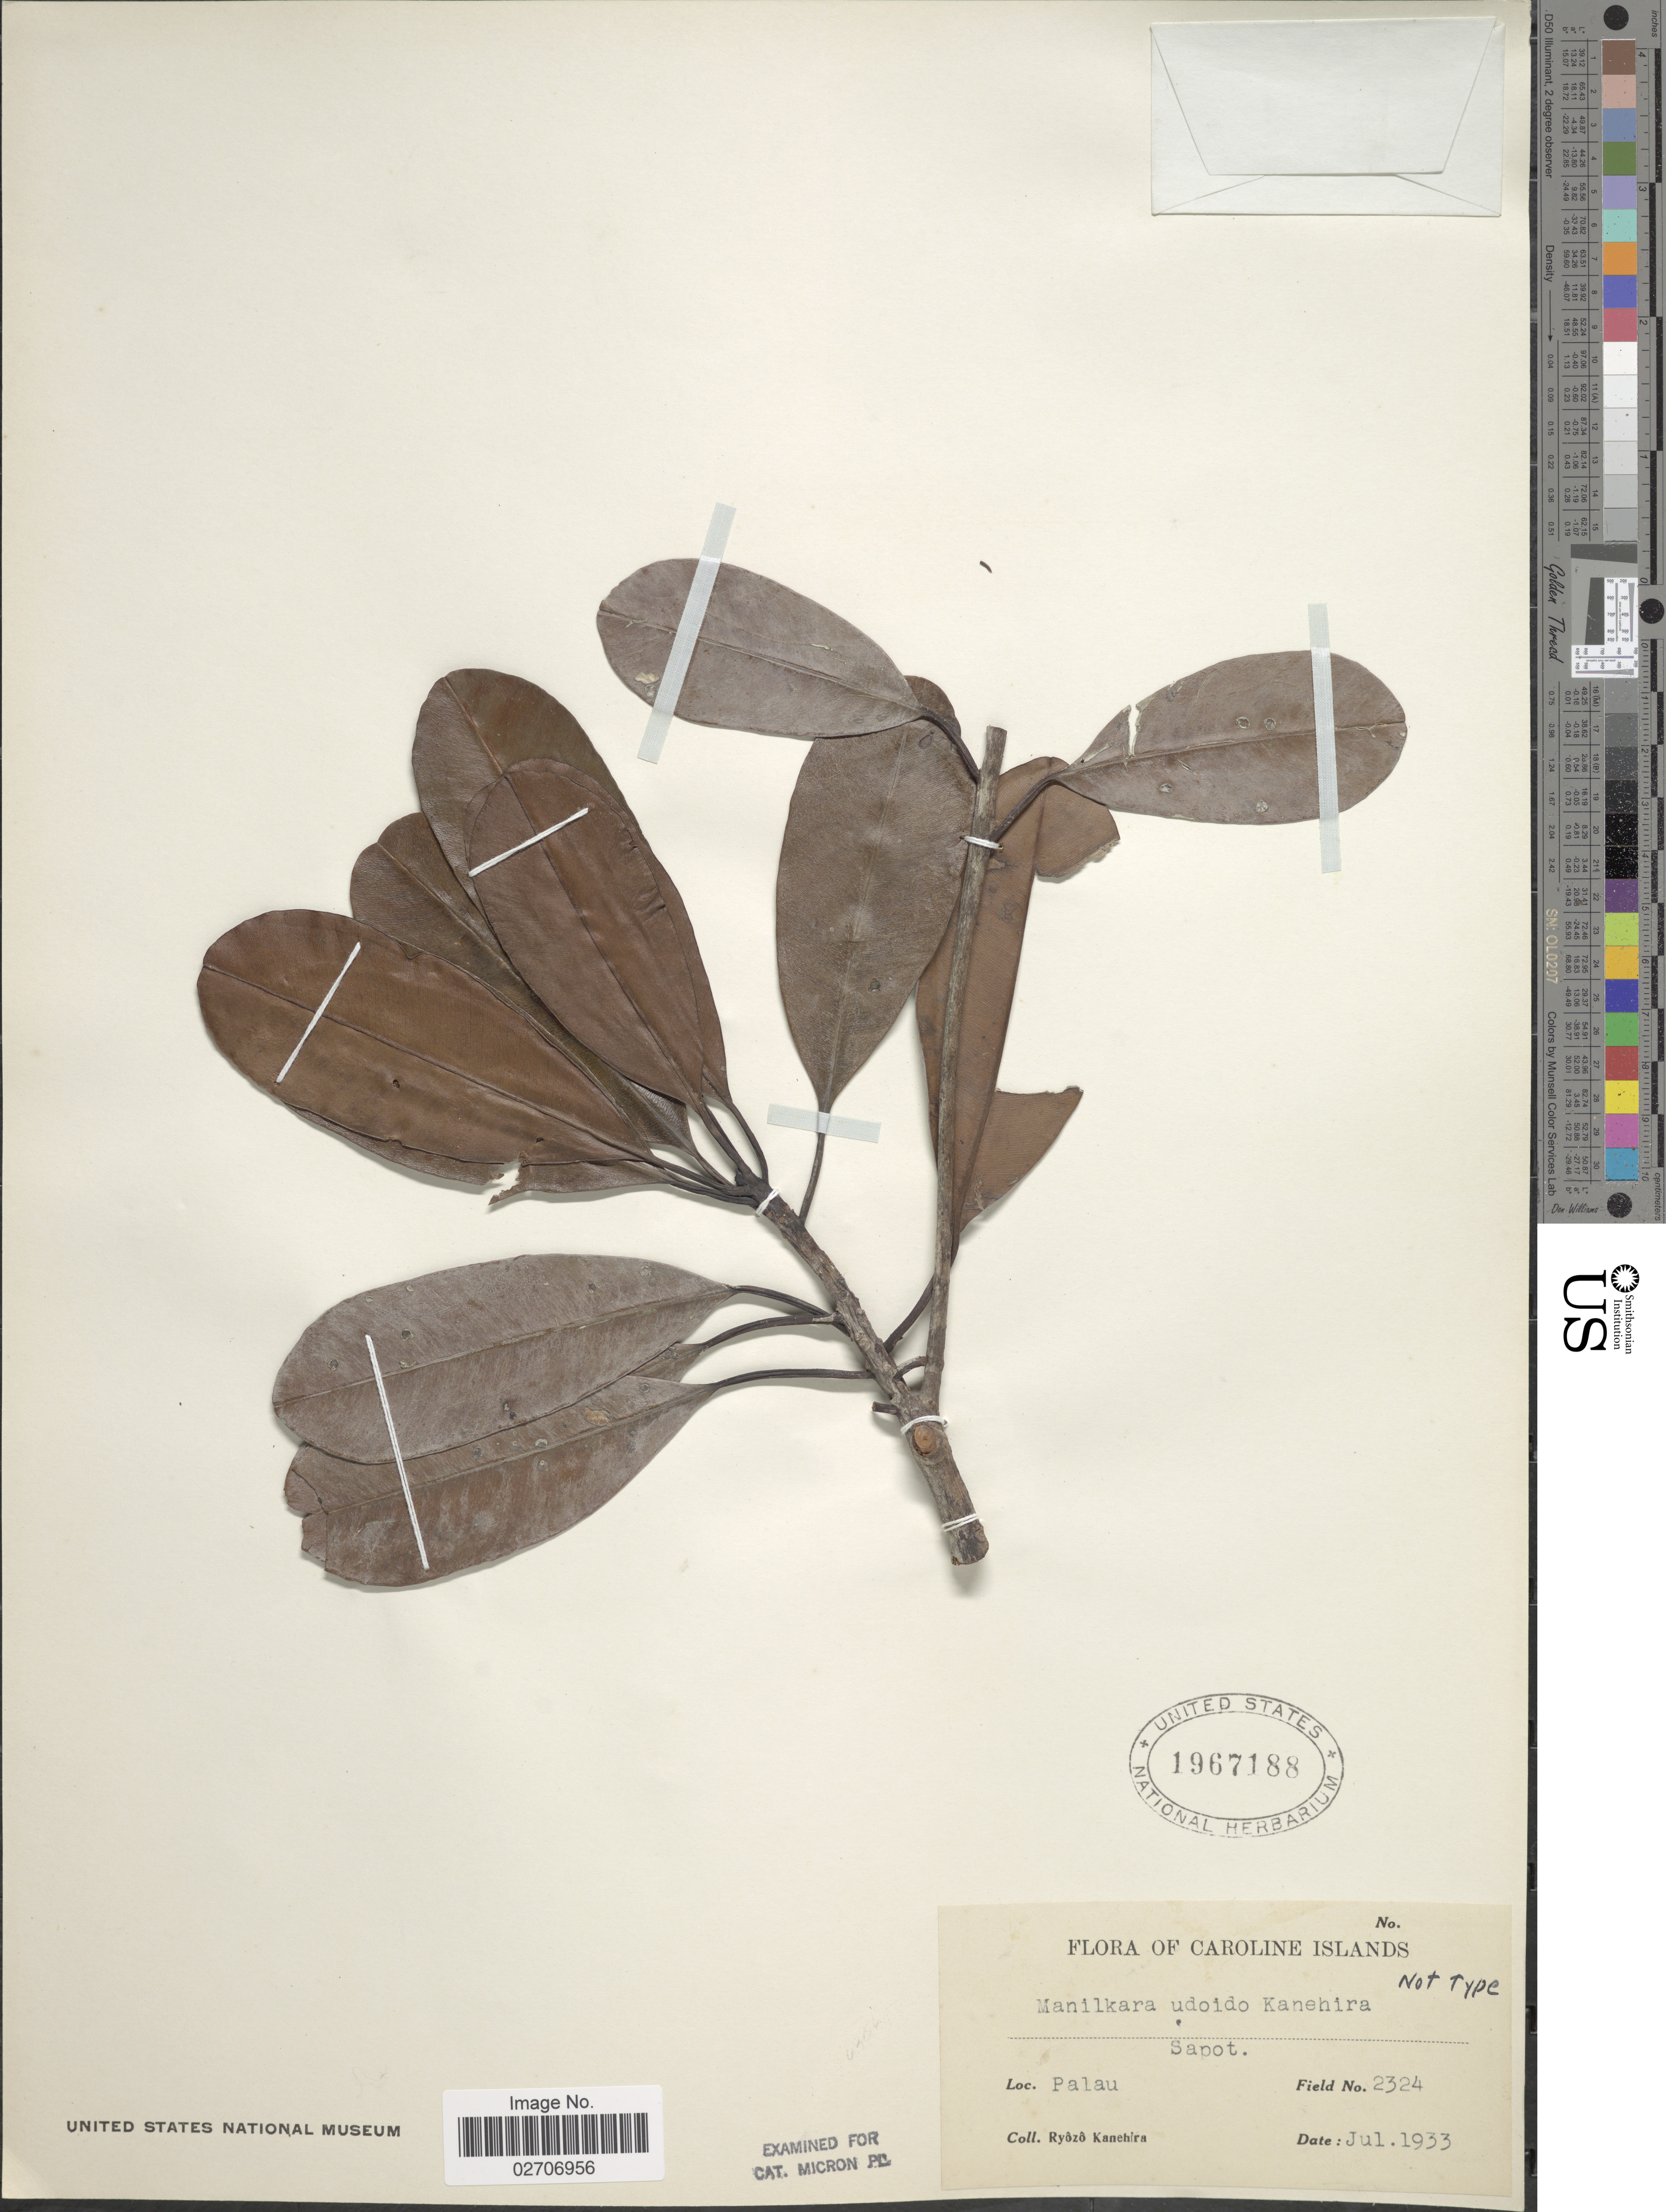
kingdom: Plantae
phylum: Tracheophyta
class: Magnoliopsida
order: Ericales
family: Sapotaceae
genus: Manilkara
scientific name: Manilkara udoido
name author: Kaneh.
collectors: R. Kanehira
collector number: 2324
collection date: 1933-07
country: Palau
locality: The Caroline Islands, Palau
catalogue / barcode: US 1967188